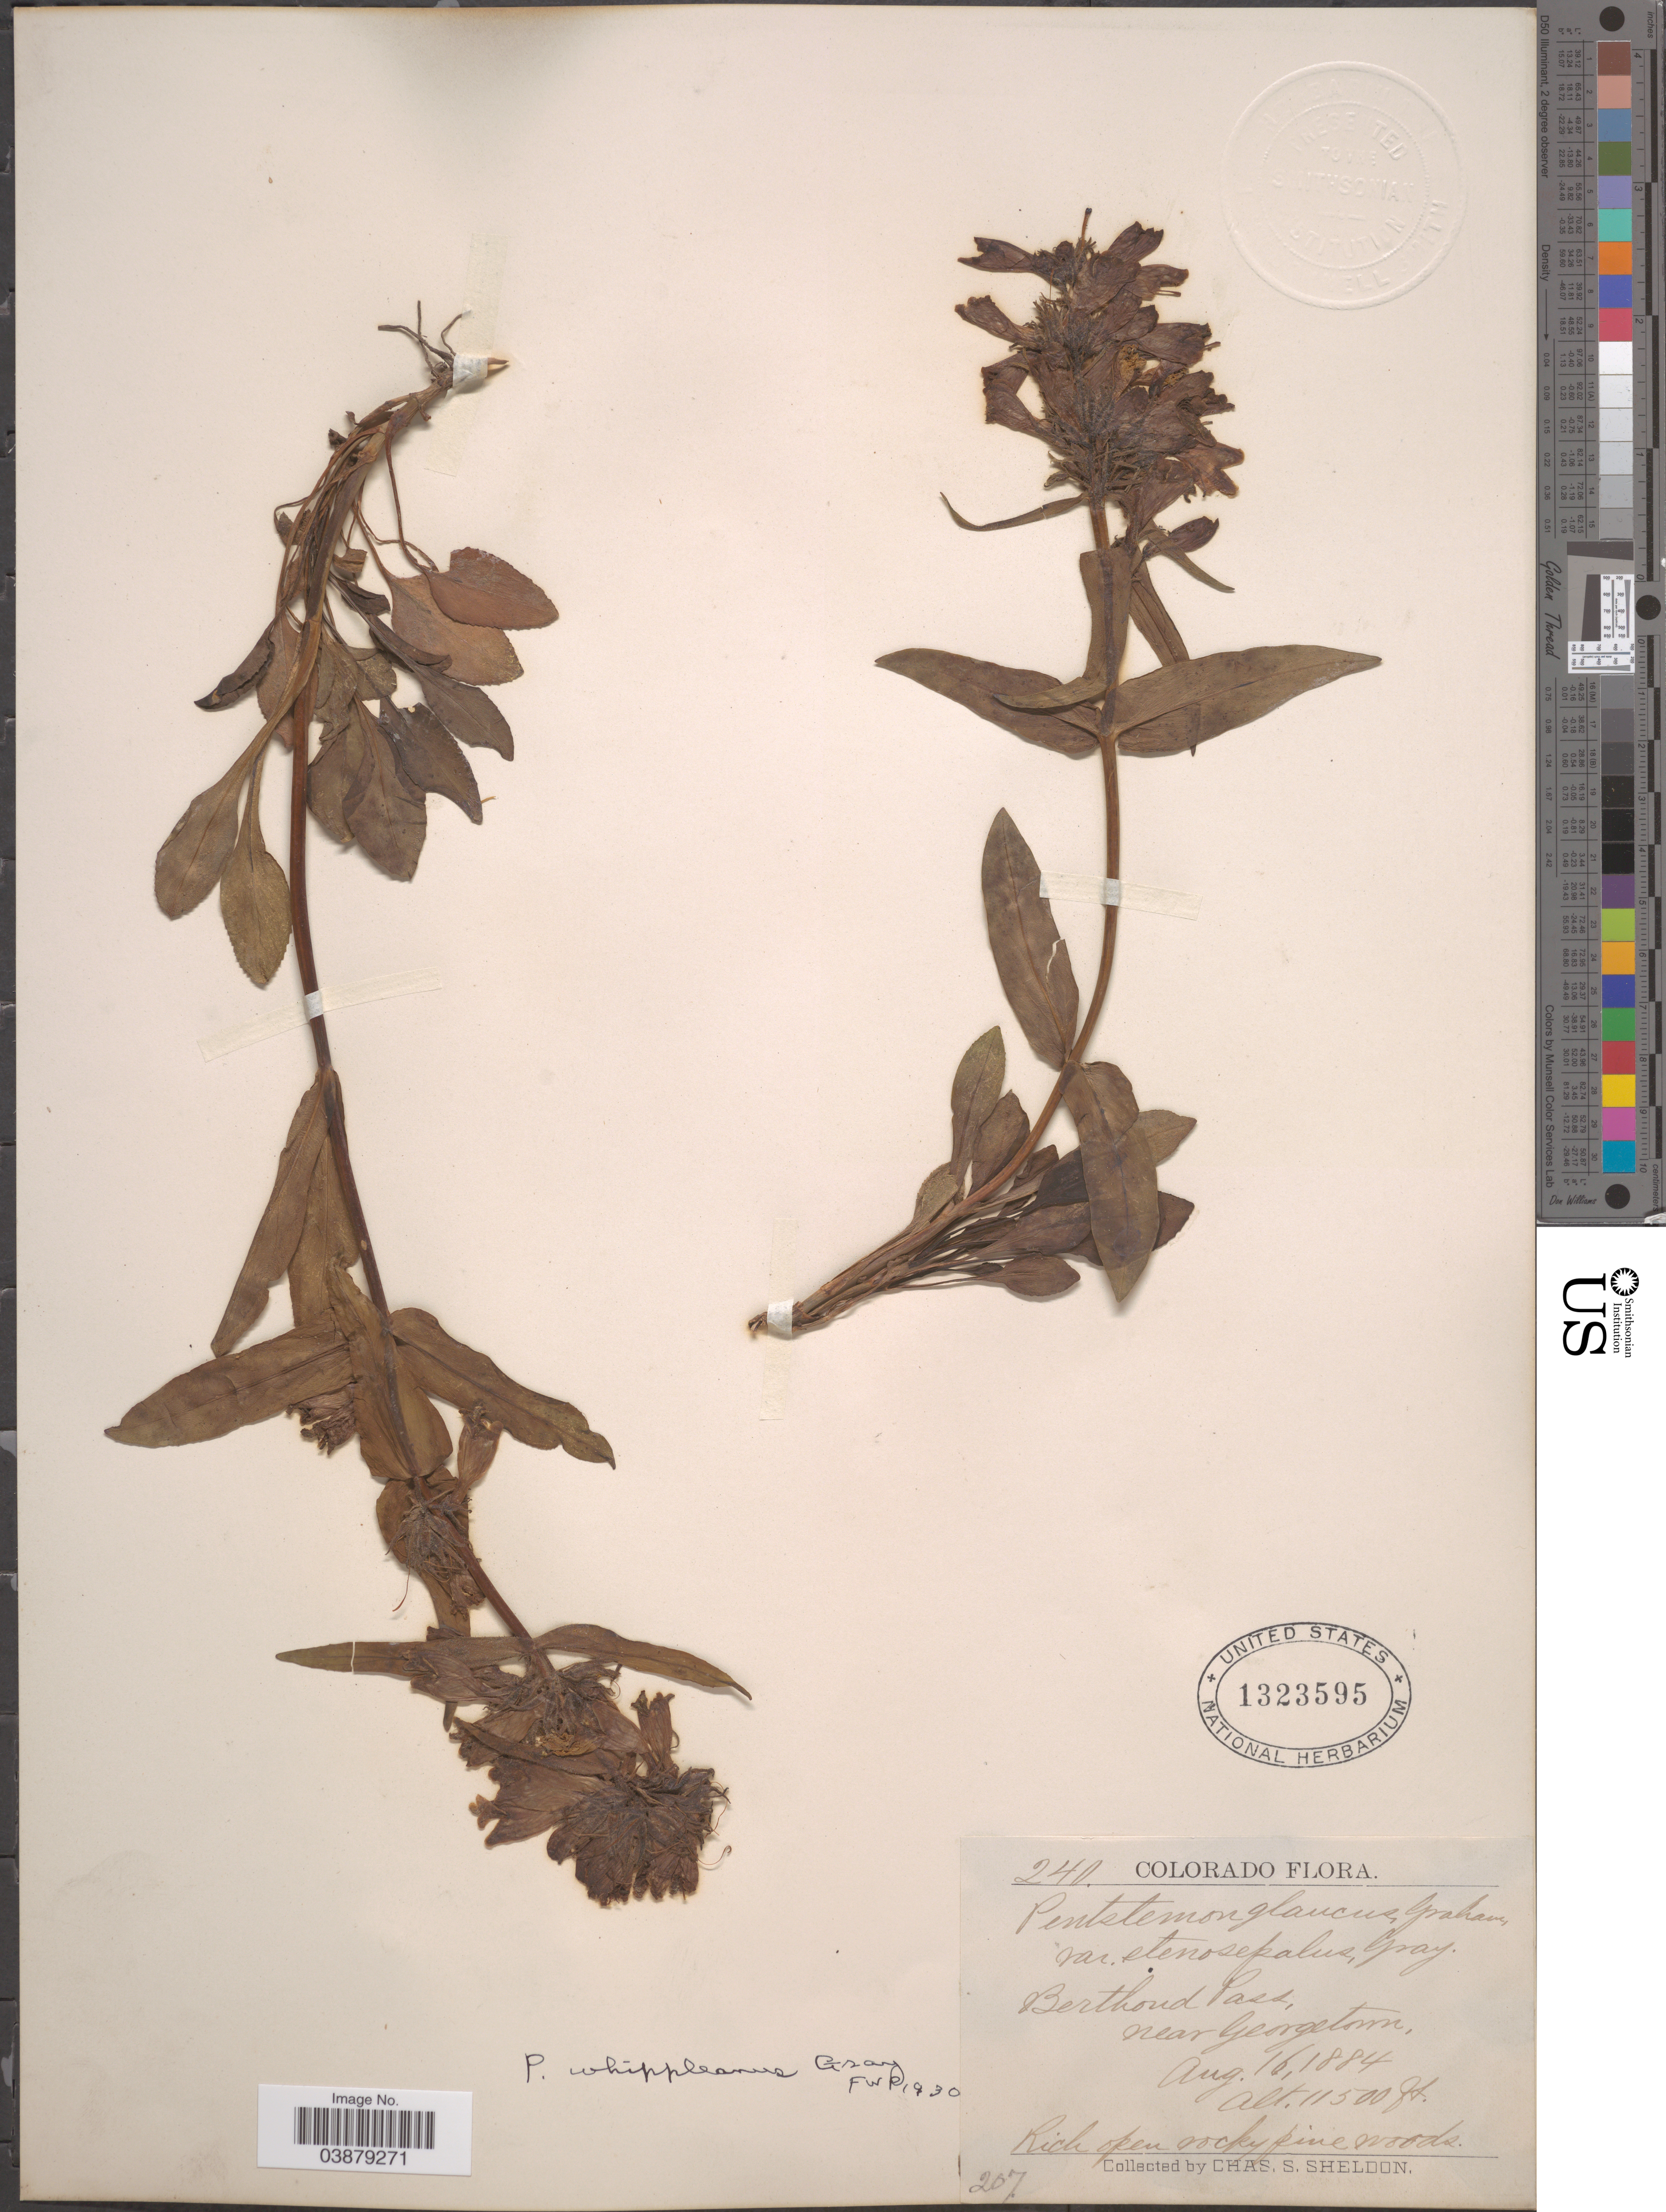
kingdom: Plantae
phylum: Tracheophyta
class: Magnoliopsida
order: Lamiales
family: Plantaginaceae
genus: Penstemon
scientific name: Penstemon whippleanus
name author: A. Gray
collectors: C. S. Sheldon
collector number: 240/207?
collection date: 1884-08-16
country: United States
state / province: Colorado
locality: Berthoud Pass, near Georgetown.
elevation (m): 3505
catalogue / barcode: US 1323595